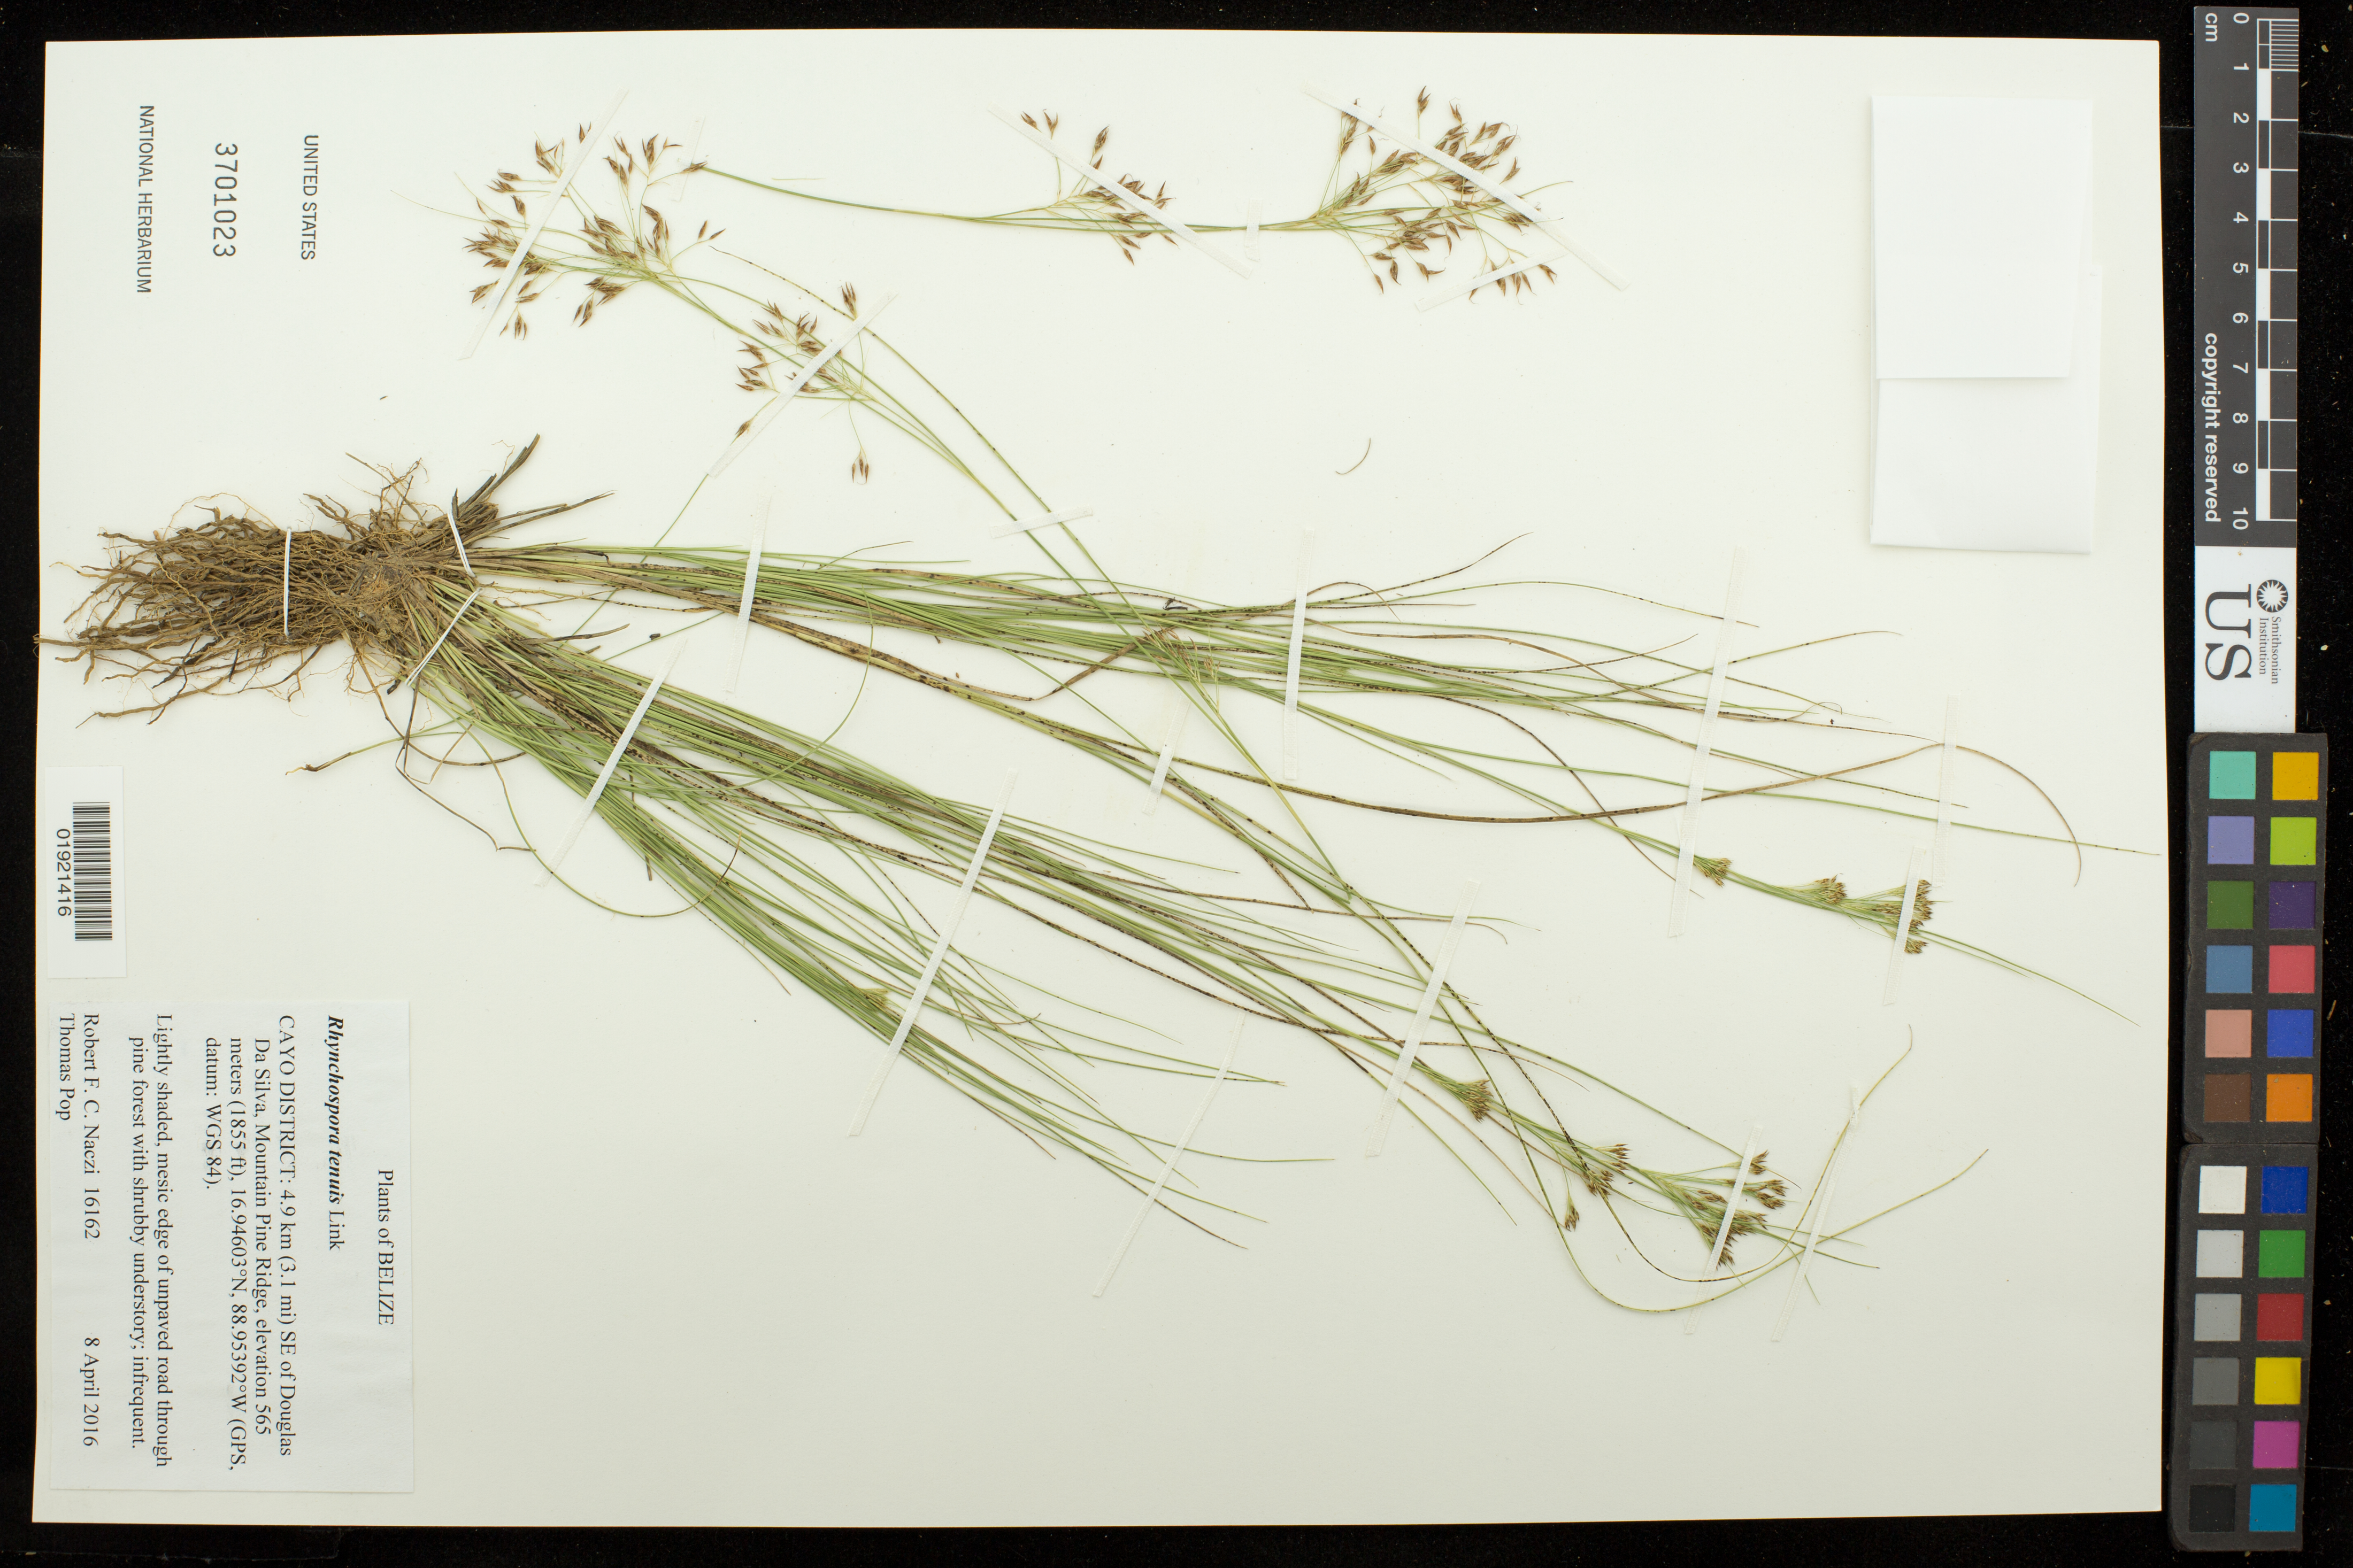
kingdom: Plantae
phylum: Tracheophyta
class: Liliopsida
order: Poales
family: Cyperaceae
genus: Rhynchospora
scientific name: Rhynchospora tenuis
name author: Link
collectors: R. F. C. Naczi & T. Pop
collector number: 16162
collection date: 2016-04-08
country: Belize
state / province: Cayo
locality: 4.9 km SE of Douglas Da Silva, Mountain Pine Ridge.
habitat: Lightly shaded, mesic edge of unpaved road through pine forest with shrubby understory; infrequent.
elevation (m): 565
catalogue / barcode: US 3701023